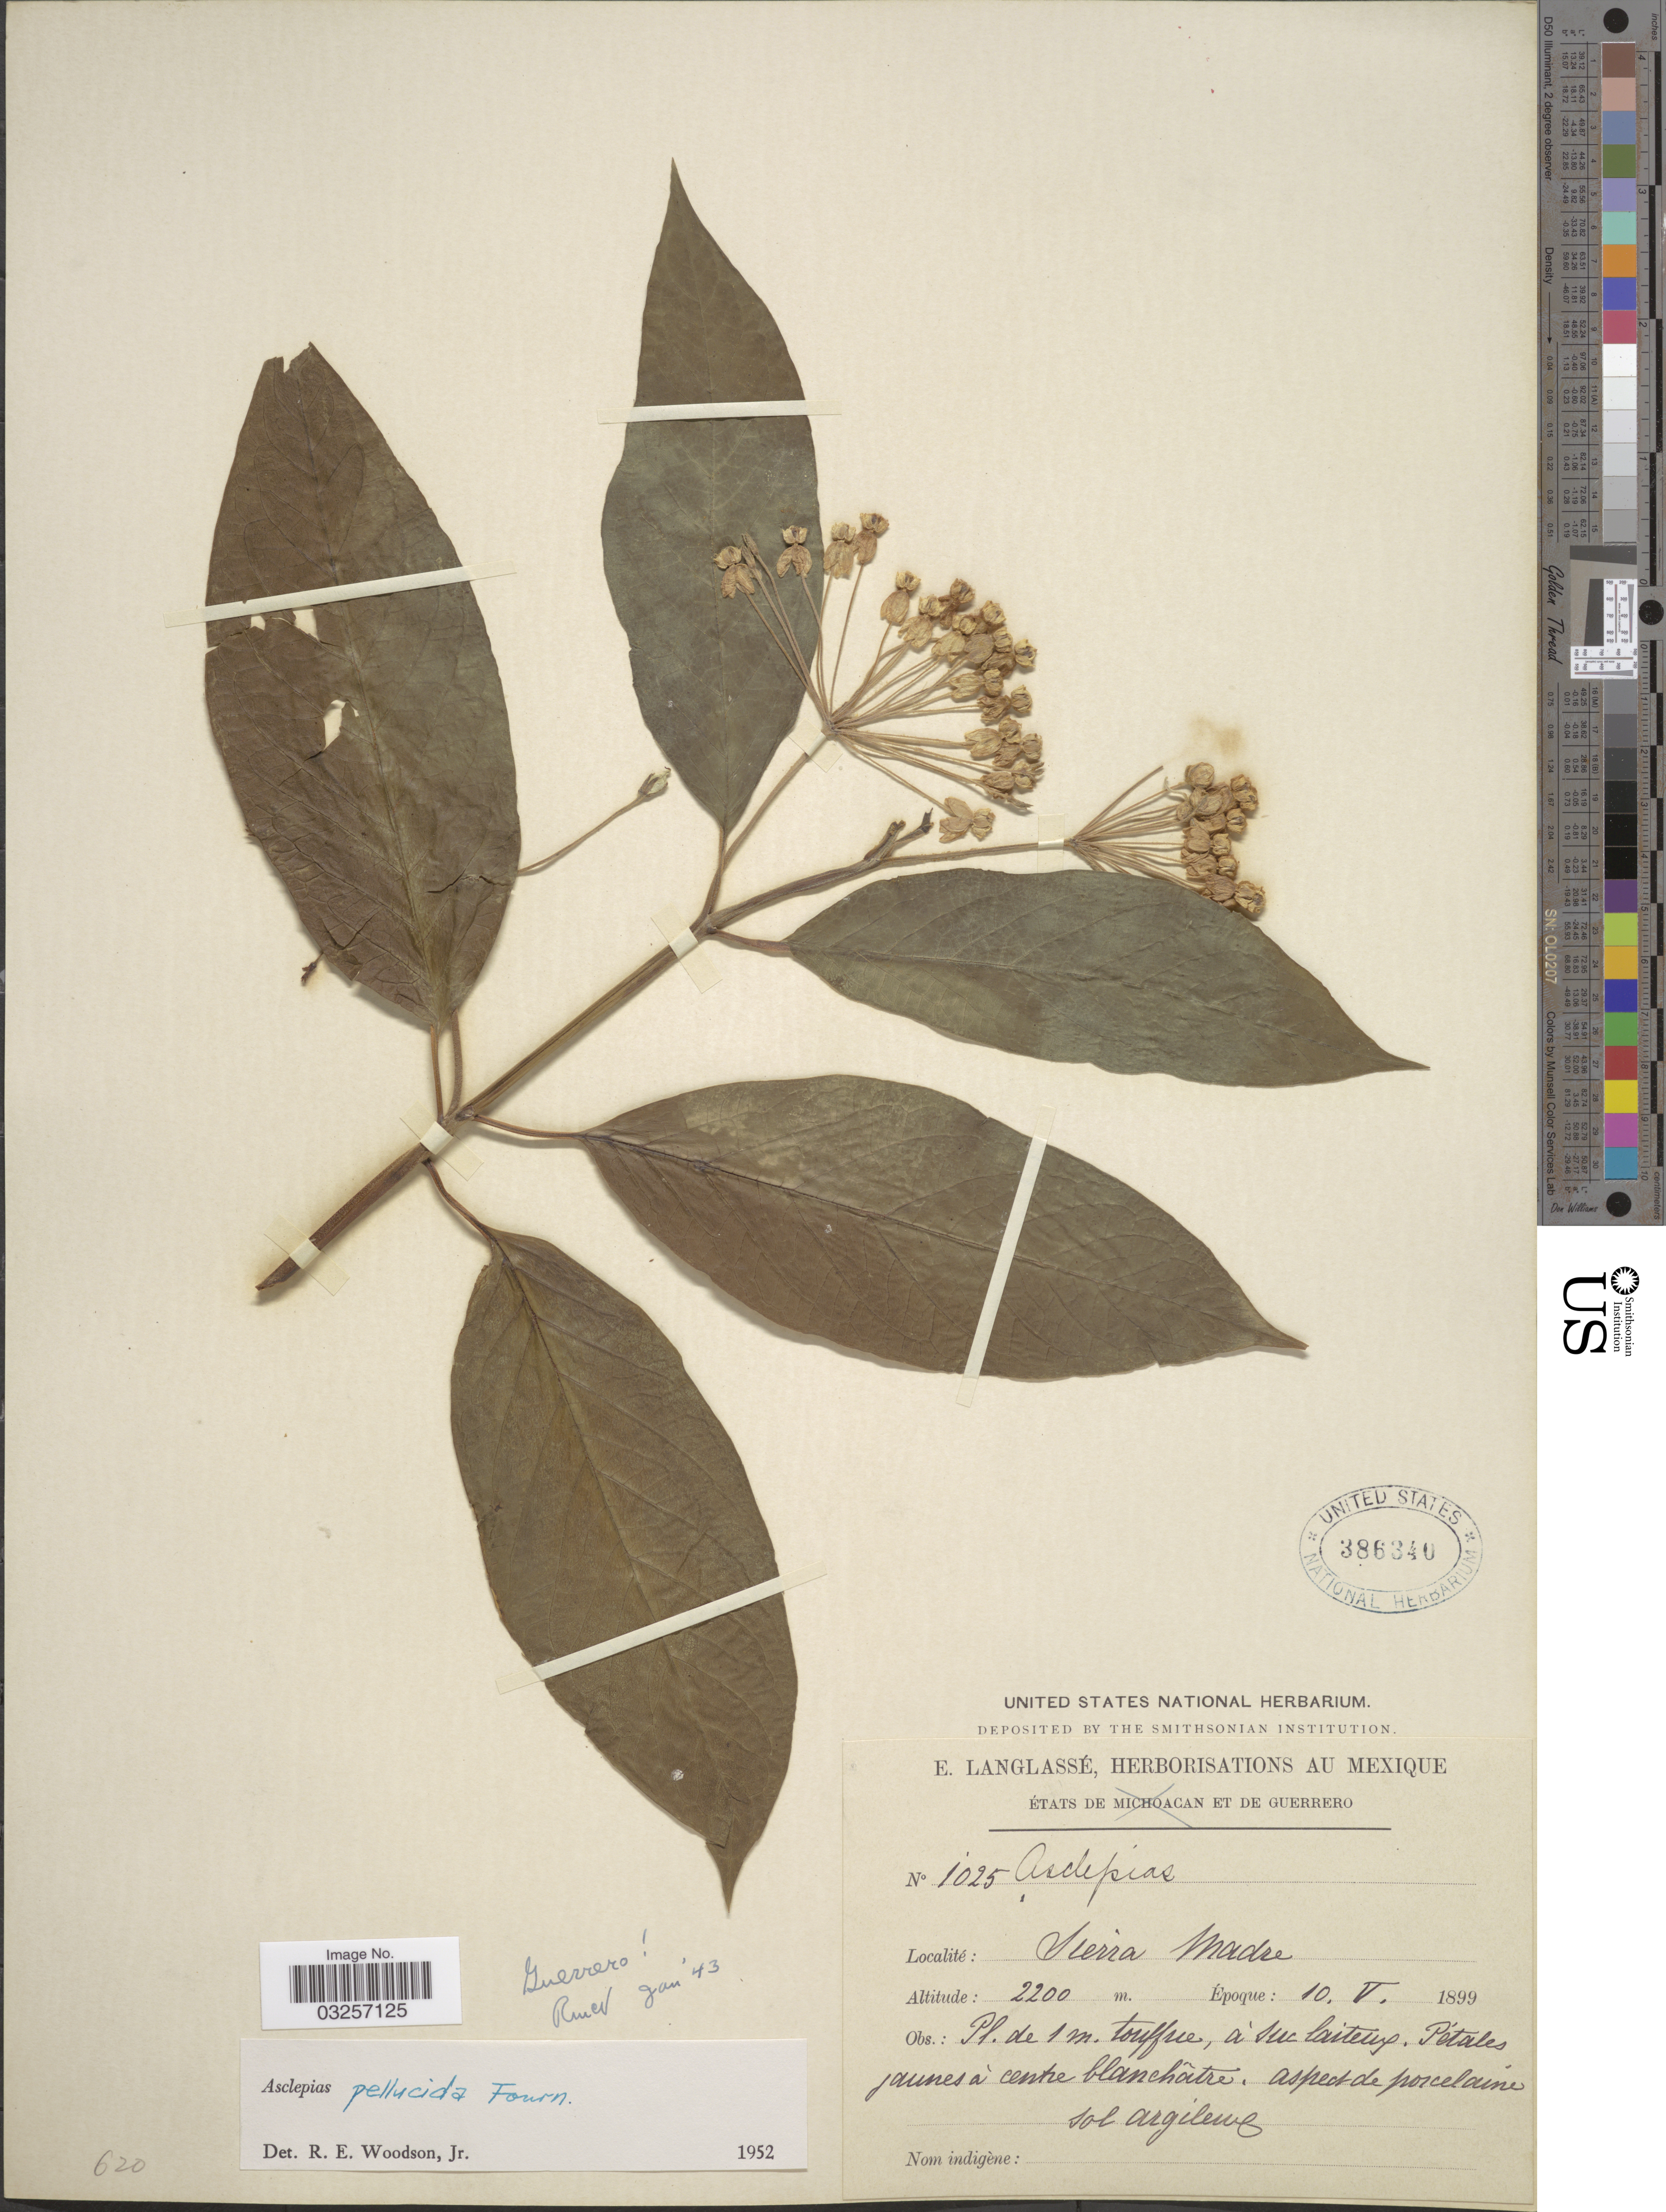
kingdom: Plantae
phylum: Tracheophyta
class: Magnoliopsida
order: Gentianales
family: Apocynaceae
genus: Asclepias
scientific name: Asclepias pellucida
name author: E. Fourn.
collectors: E. Langlassé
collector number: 1025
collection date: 1899-05-10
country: Mexico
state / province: Guerrero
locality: Sierra Madre.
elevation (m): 2200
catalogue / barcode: US 386340